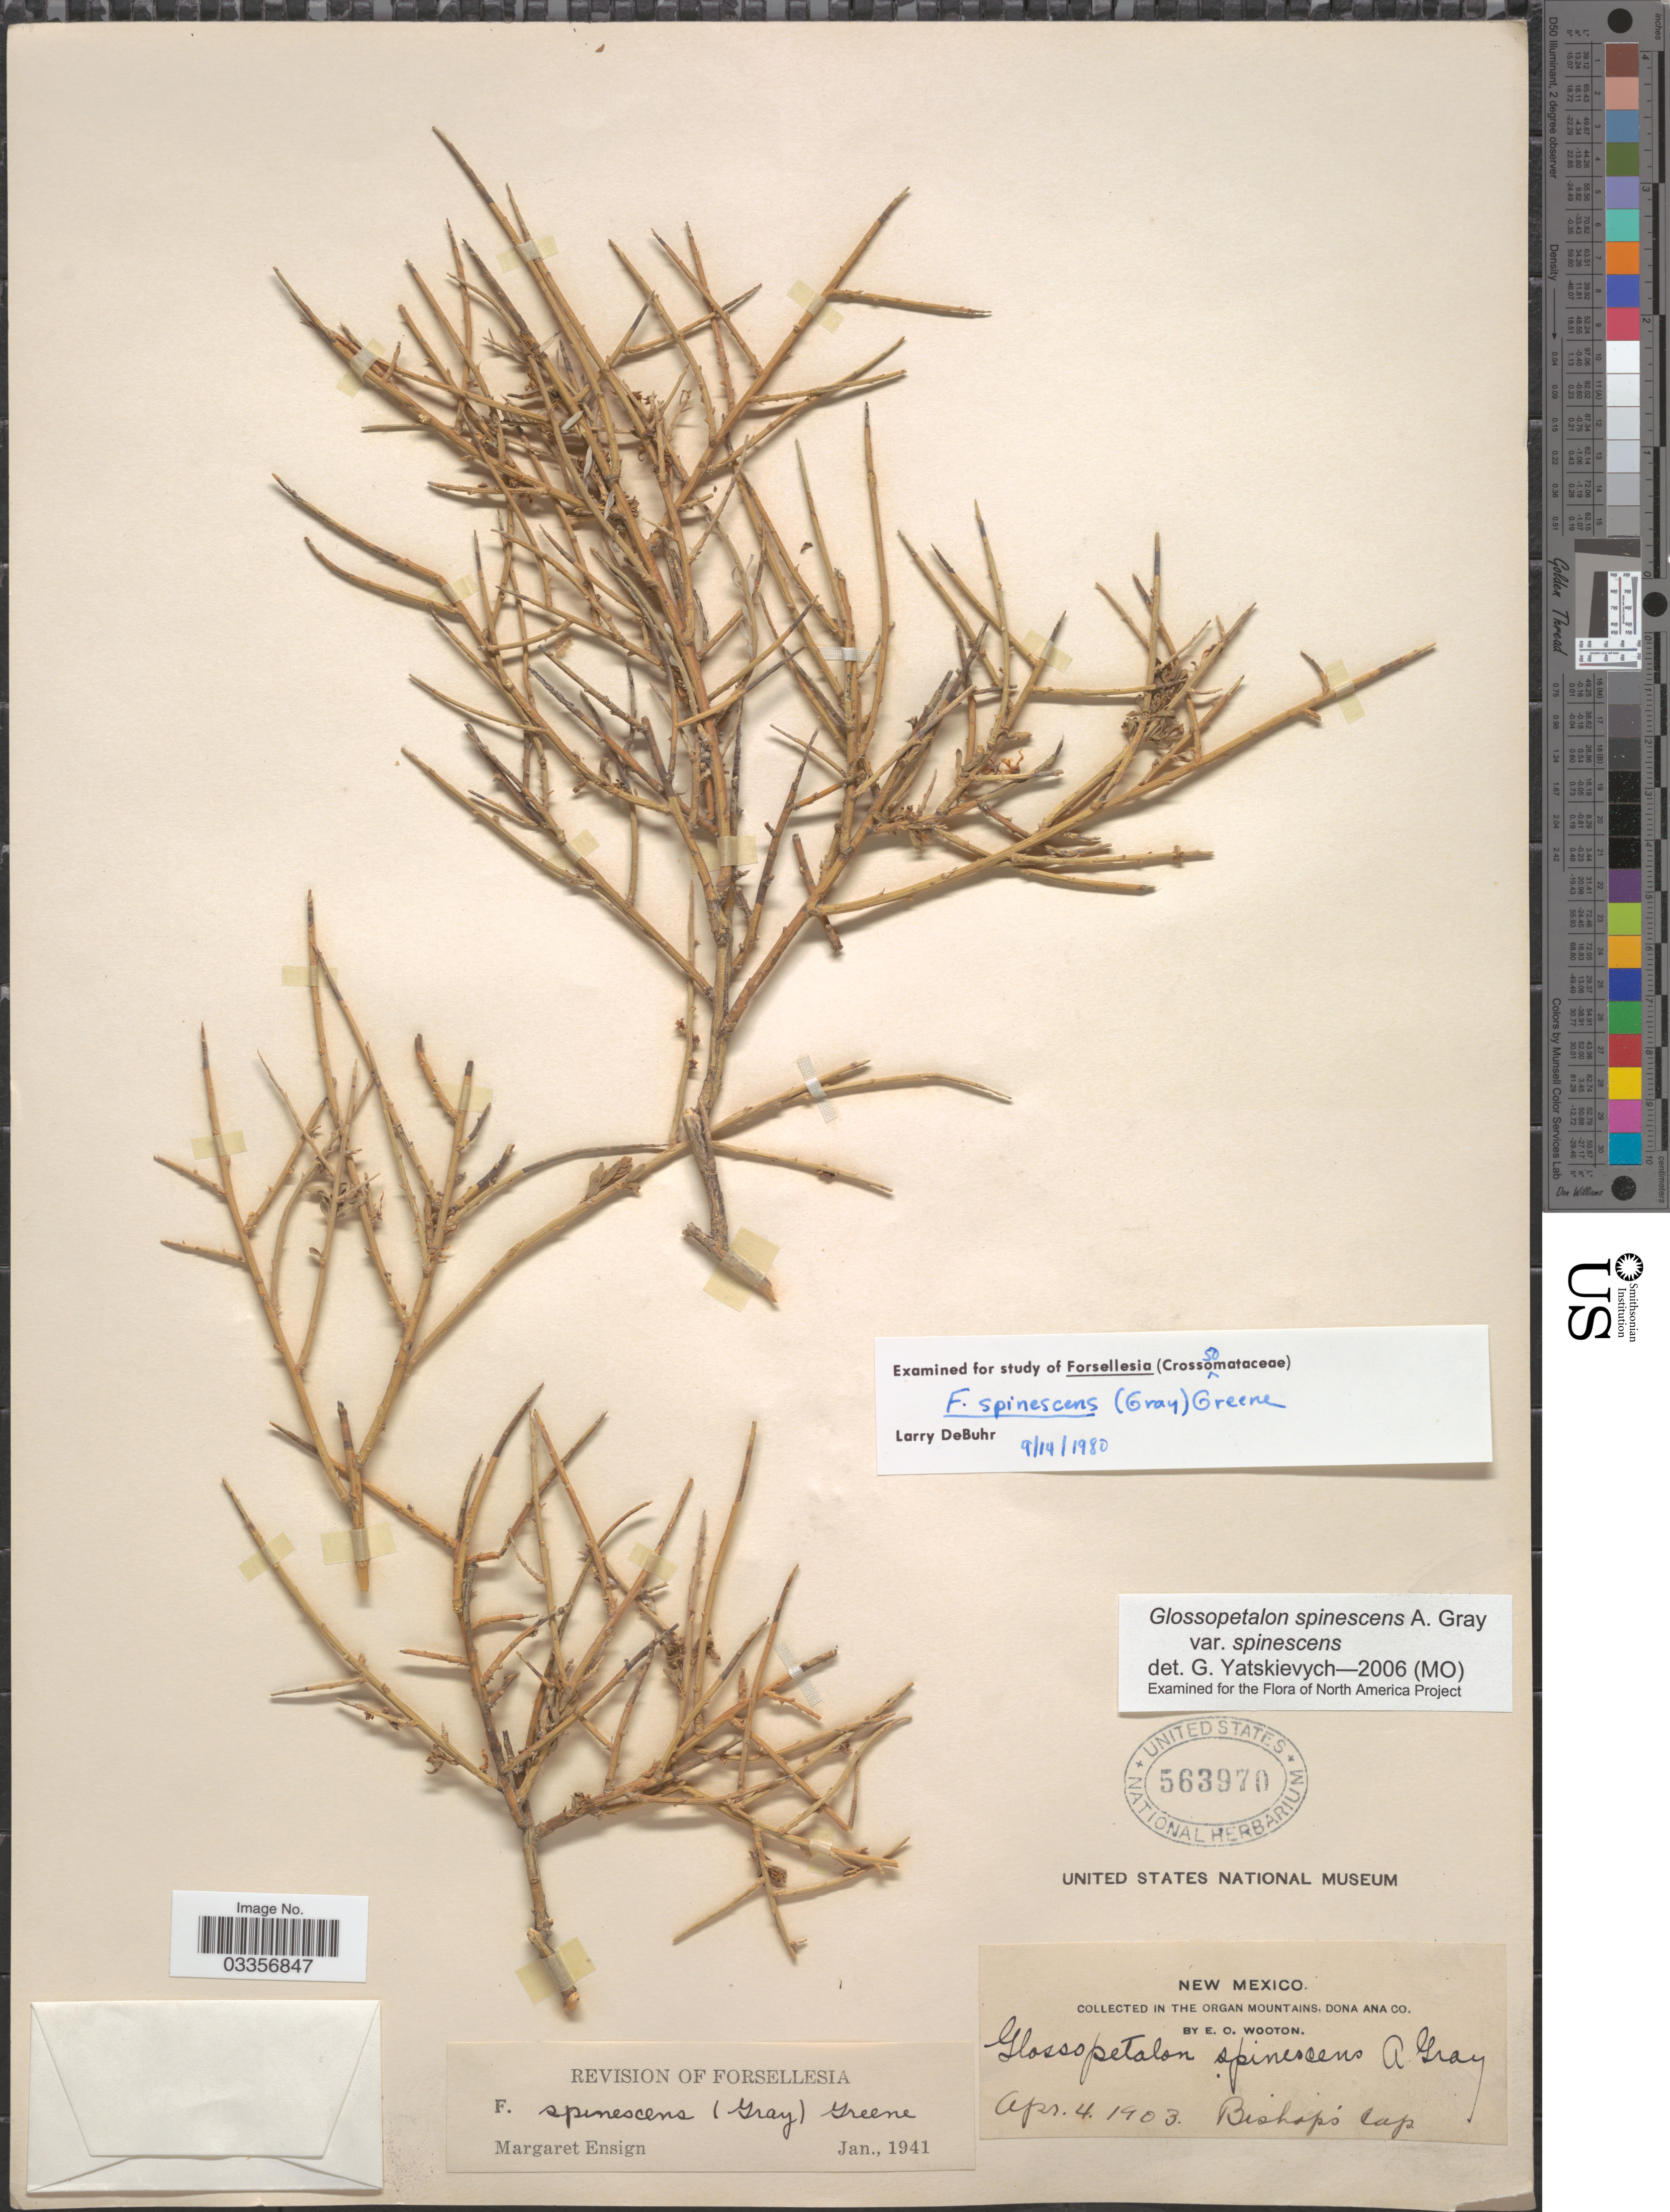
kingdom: Plantae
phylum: Tracheophyta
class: Magnoliopsida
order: Crossosomatales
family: Crossosomataceae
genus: Glossopetalon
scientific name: Glossopetalon spinescens var. spinescens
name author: A. Gray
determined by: Yatskievych, G.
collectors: E. O. Wooton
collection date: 1903-04-04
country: United States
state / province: New Mexico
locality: In the Organ Mountains, Dona Ana Co. Bishop's Cap.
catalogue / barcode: US 563970